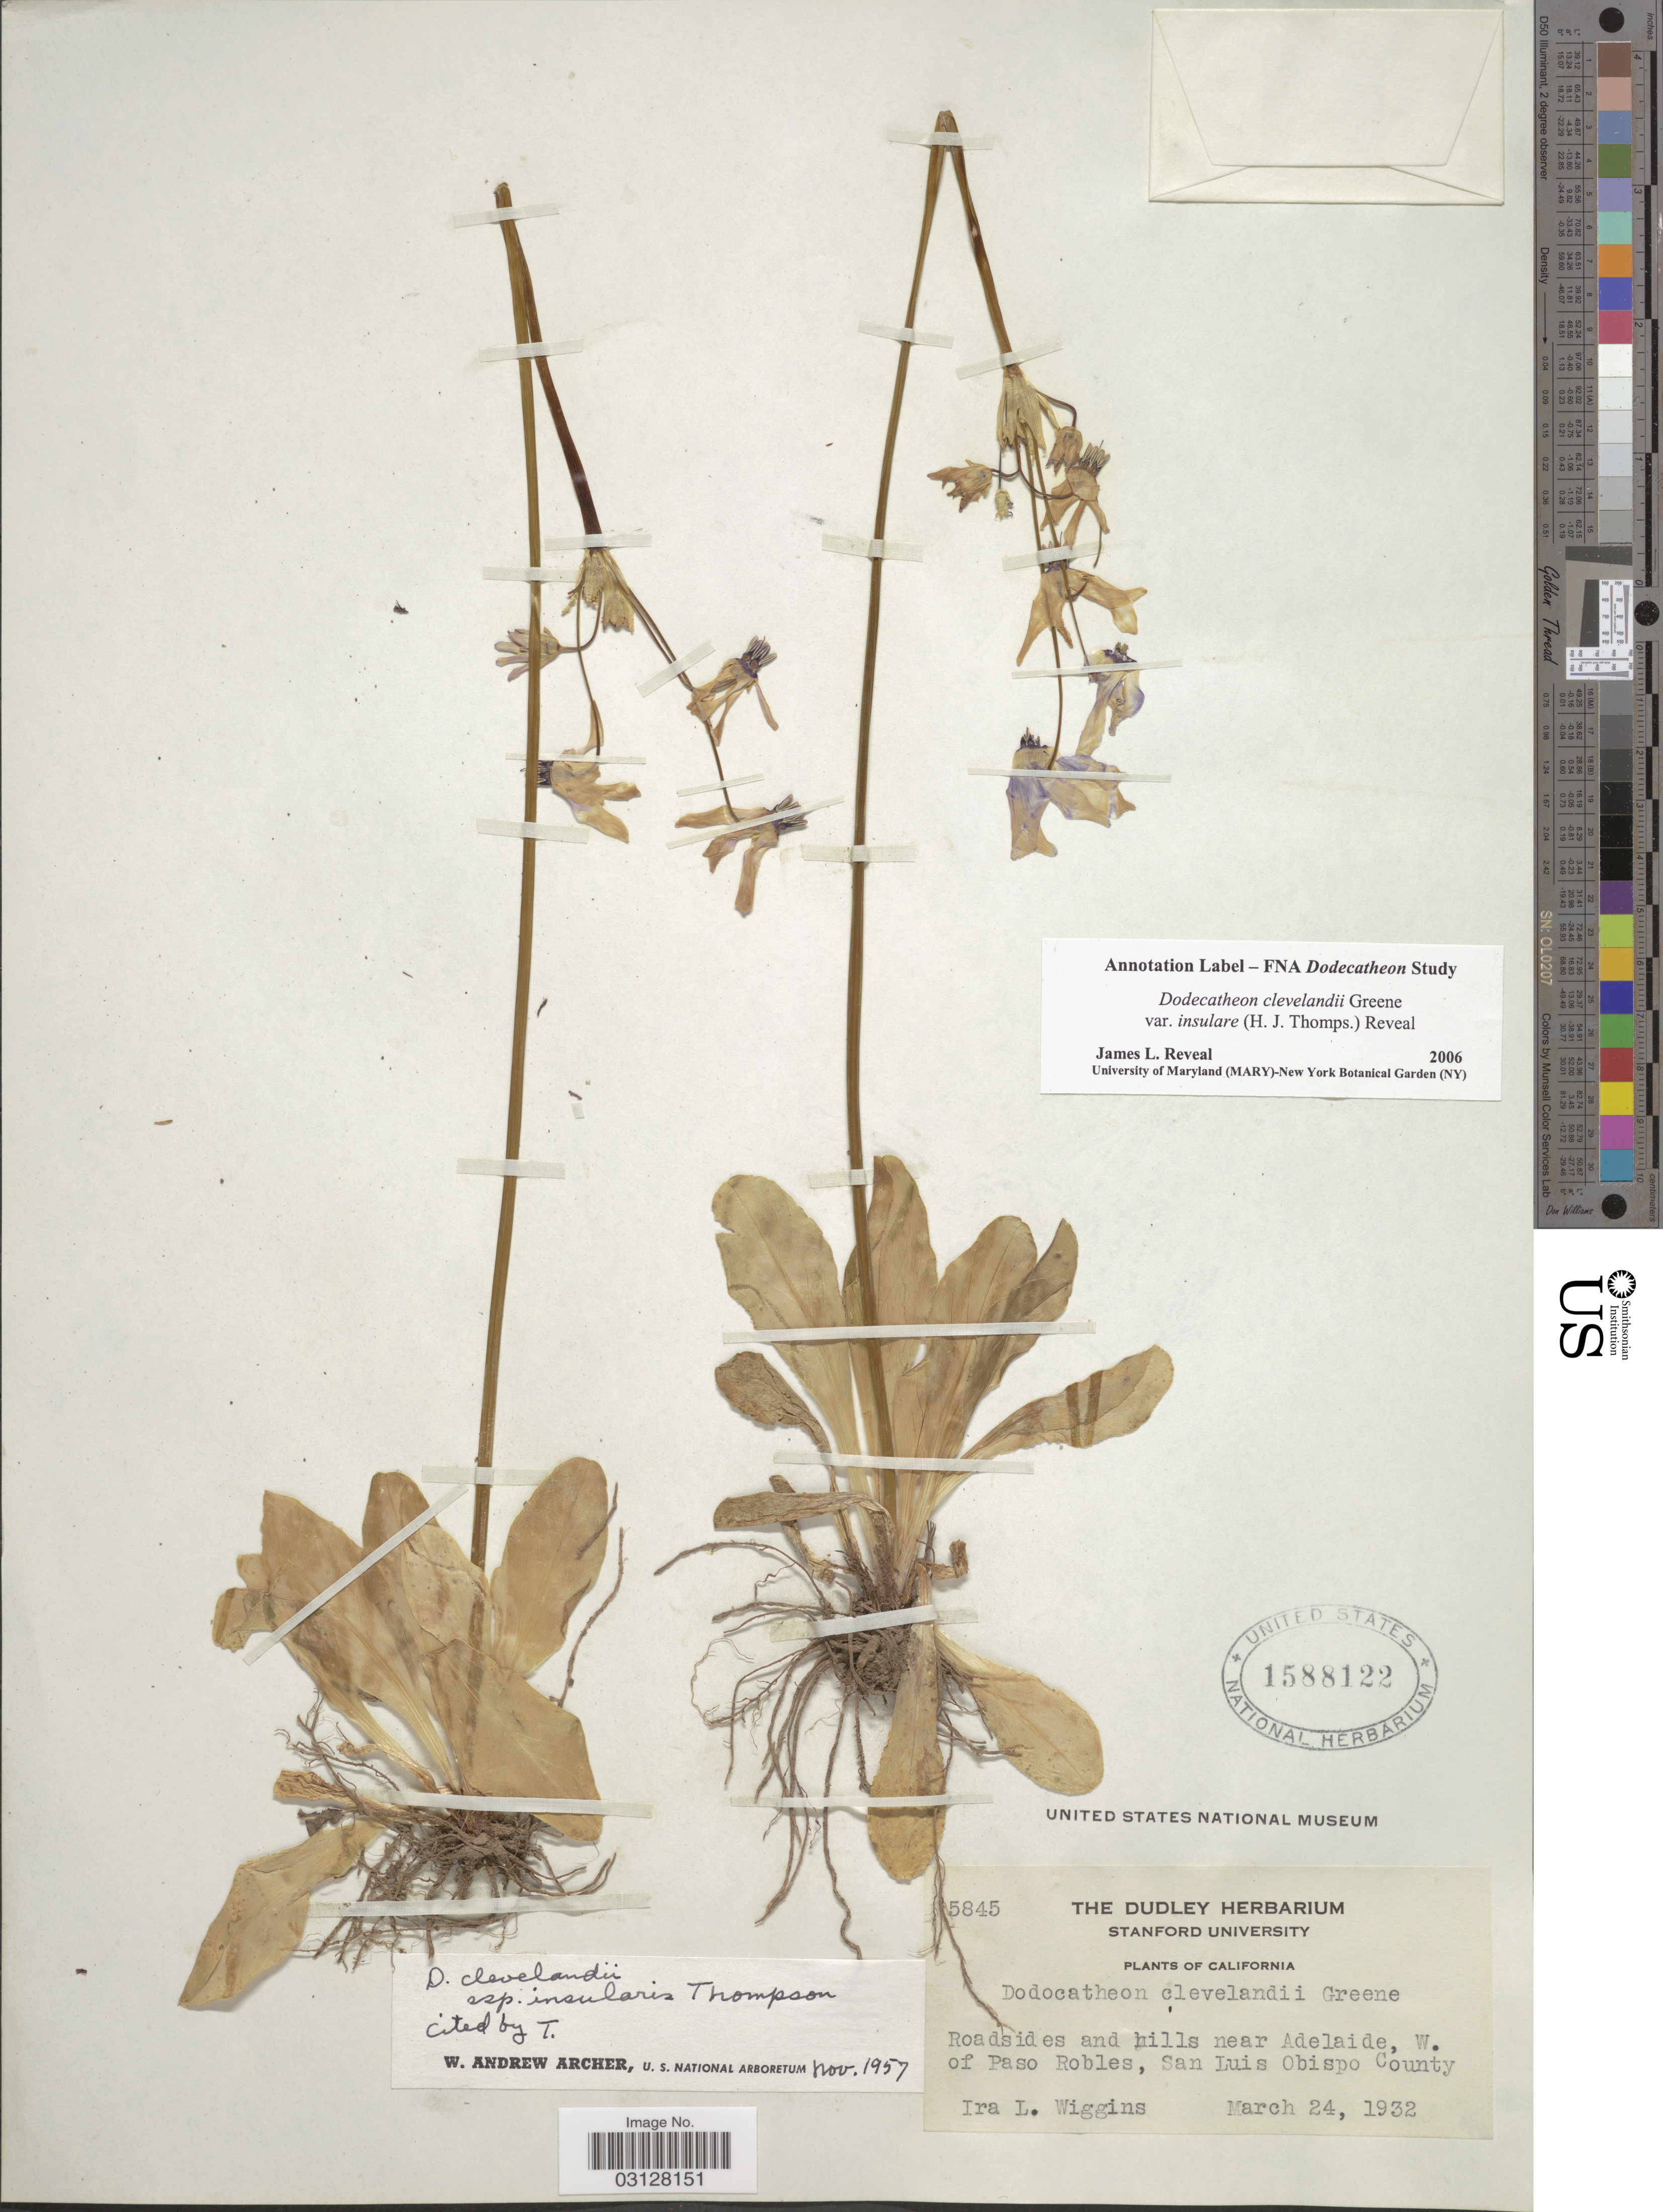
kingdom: Plantae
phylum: Tracheophyta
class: Magnoliopsida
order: Ericales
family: Primulaceae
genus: Dodecatheon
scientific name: Dodecatheon clevelandii subsp. insulare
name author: H.J. Thomps.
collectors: I. L. Wiggins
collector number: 5845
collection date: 1932-03-24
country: United States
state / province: California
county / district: San Luis Obispo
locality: Roadsides and hills near Adelaide, W. of Paso Robles, San Luis Obispo County.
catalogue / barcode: US 1588122